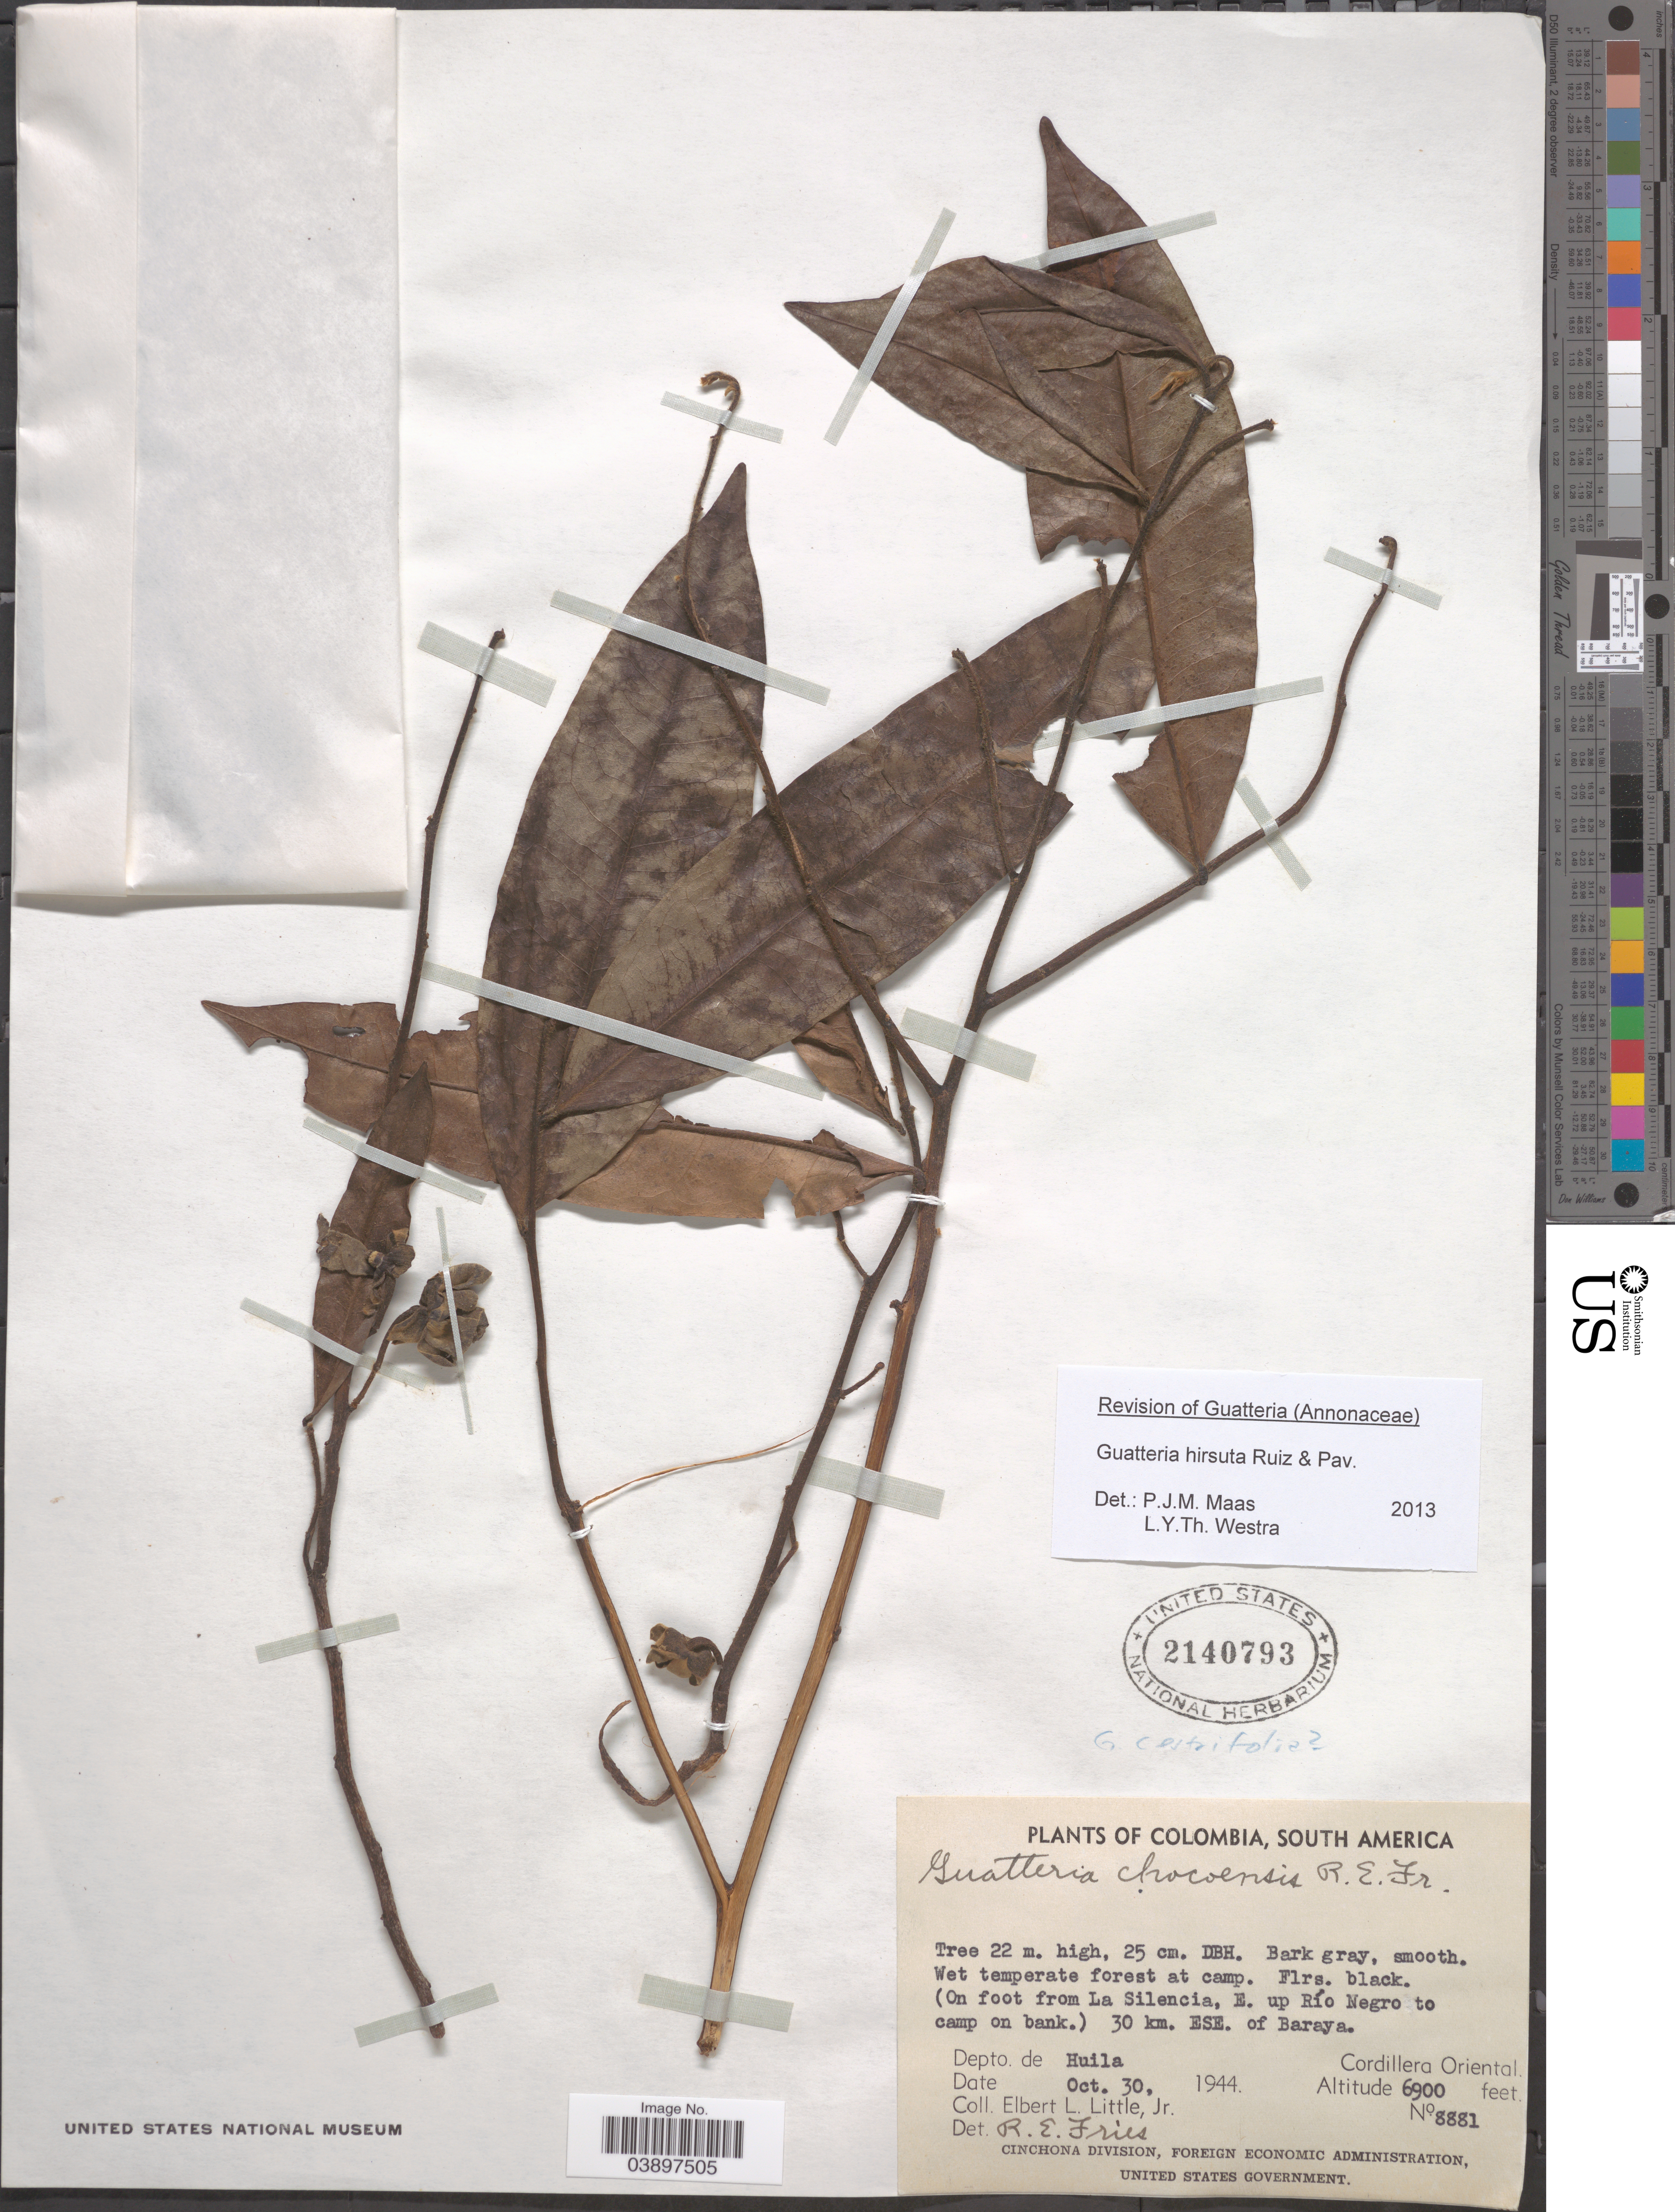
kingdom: Plantae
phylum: Tracheophyta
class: Magnoliopsida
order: Magnoliales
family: Annonaceae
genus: Guatteria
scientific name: Guatteria hirsuta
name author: Ruiz & Pav.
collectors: E. L. Little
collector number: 8881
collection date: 1944-10-30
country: Colombia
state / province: Huila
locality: (On foot from La Silencia, E. up Río Negro to camp on bank.) 30 km. ESE. of Baraya. Depto. de Huila. Cordillera Oriental.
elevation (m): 2103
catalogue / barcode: US 2140793